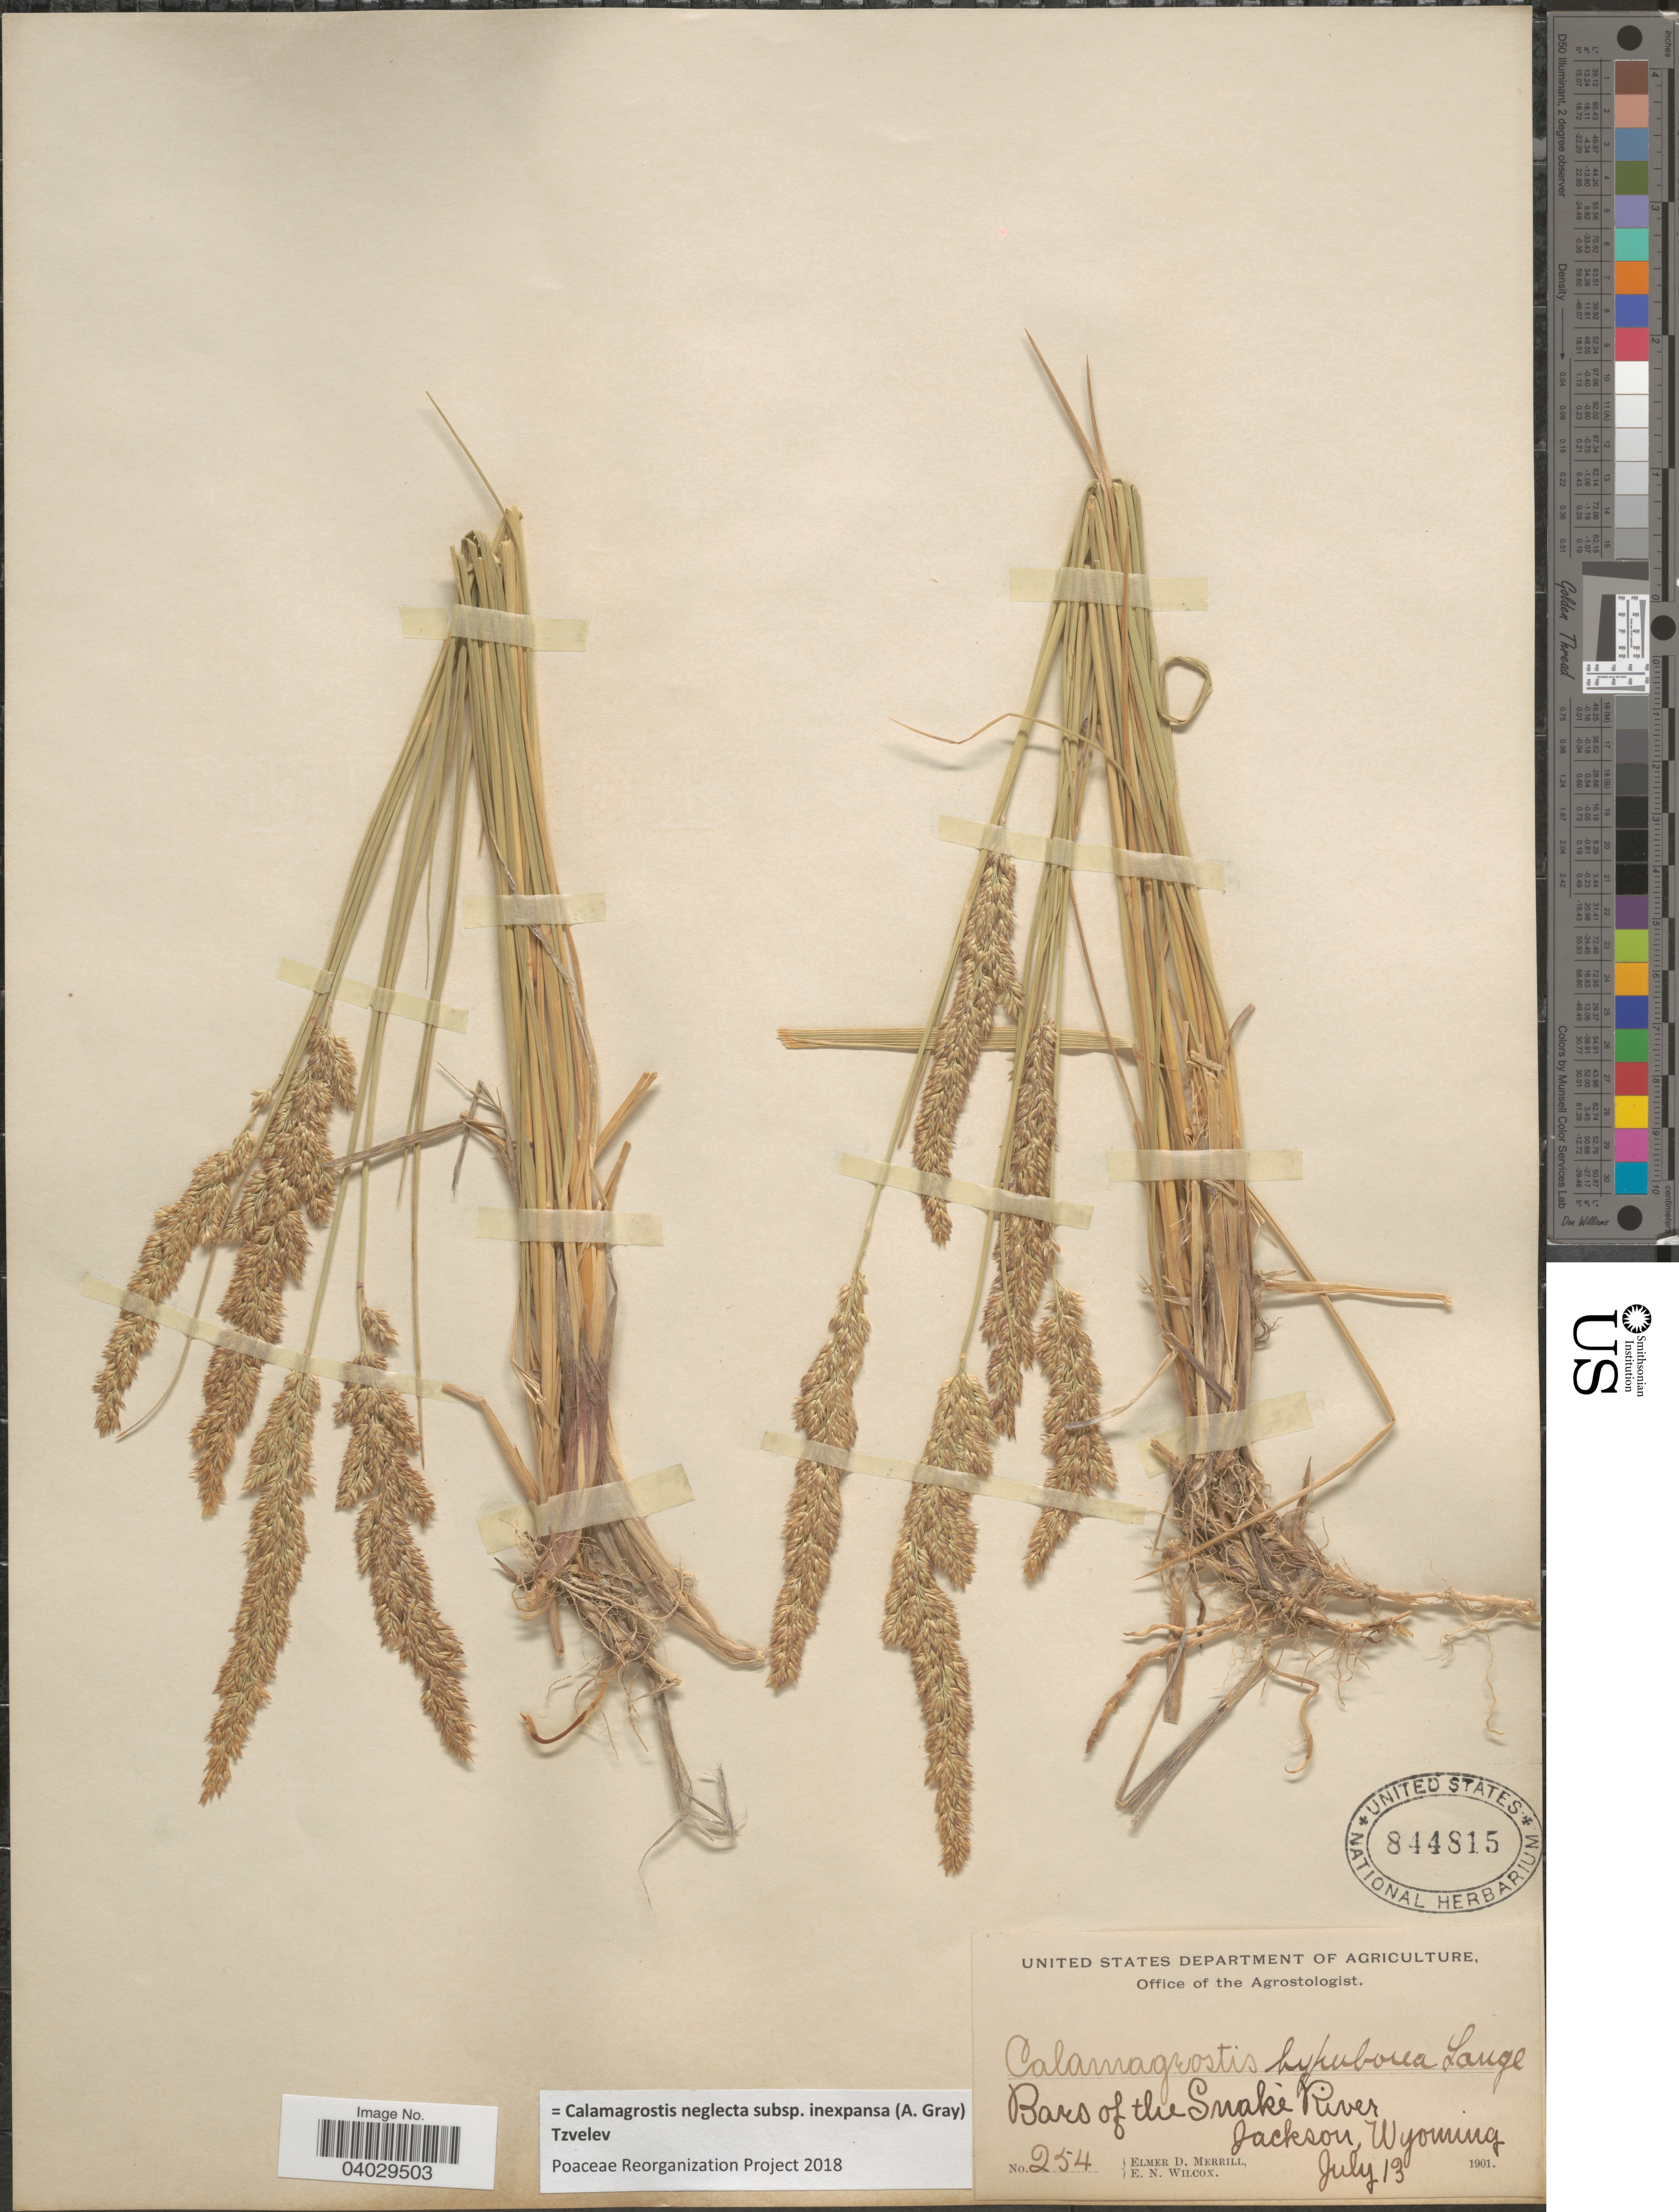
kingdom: Plantae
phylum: Tracheophyta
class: Liliopsida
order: Poales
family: Poaceae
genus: Calamagrostis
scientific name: Calamagrostis neglecta subsp. inexpansa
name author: (A. Gray) Tzvelev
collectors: E. D. Merrill & E. Wilcox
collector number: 254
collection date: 1901-07-13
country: United States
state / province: Wyoming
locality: Bars of the Snake River. Jackson.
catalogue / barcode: US 844815